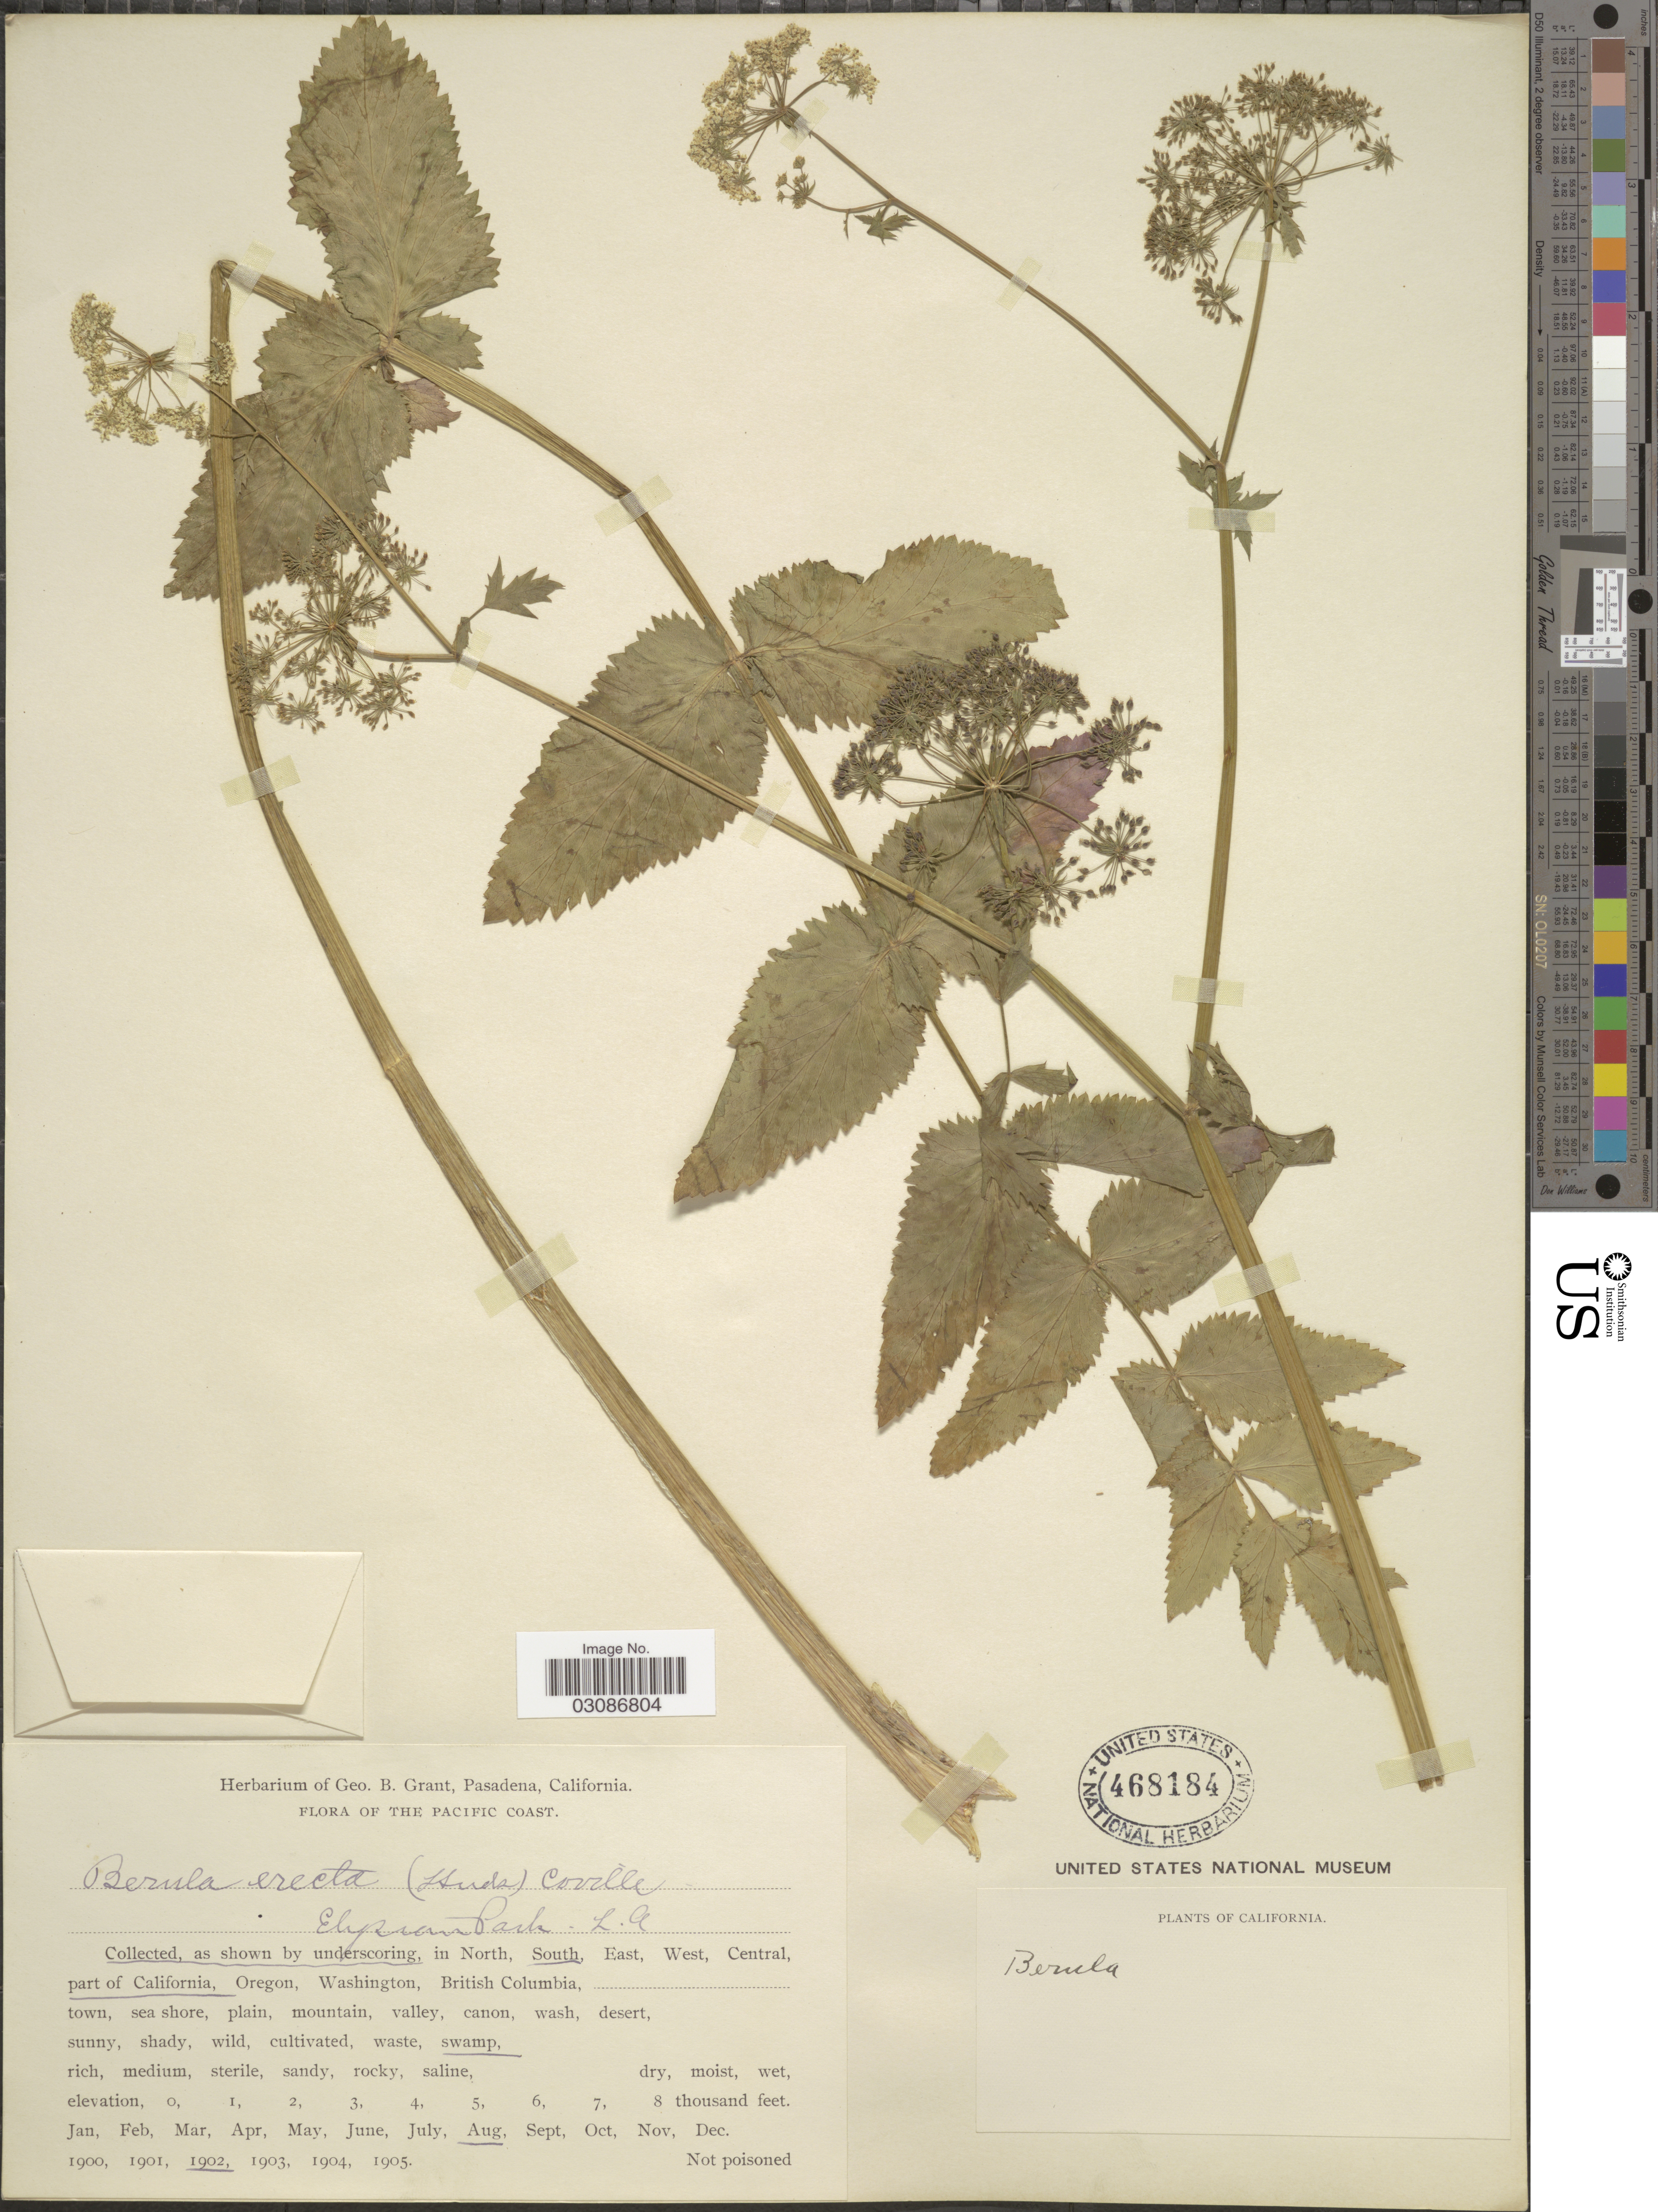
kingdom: Plantae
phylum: Tracheophyta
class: Magnoliopsida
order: Apiales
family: Apiaceae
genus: Berula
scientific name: Berula erecta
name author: (Huds.) Coville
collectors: ex herb. Geo. B. Grant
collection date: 1902-08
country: United States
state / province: California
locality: The Pacific Coast. In South, part of California. Swamp.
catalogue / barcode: US 468184